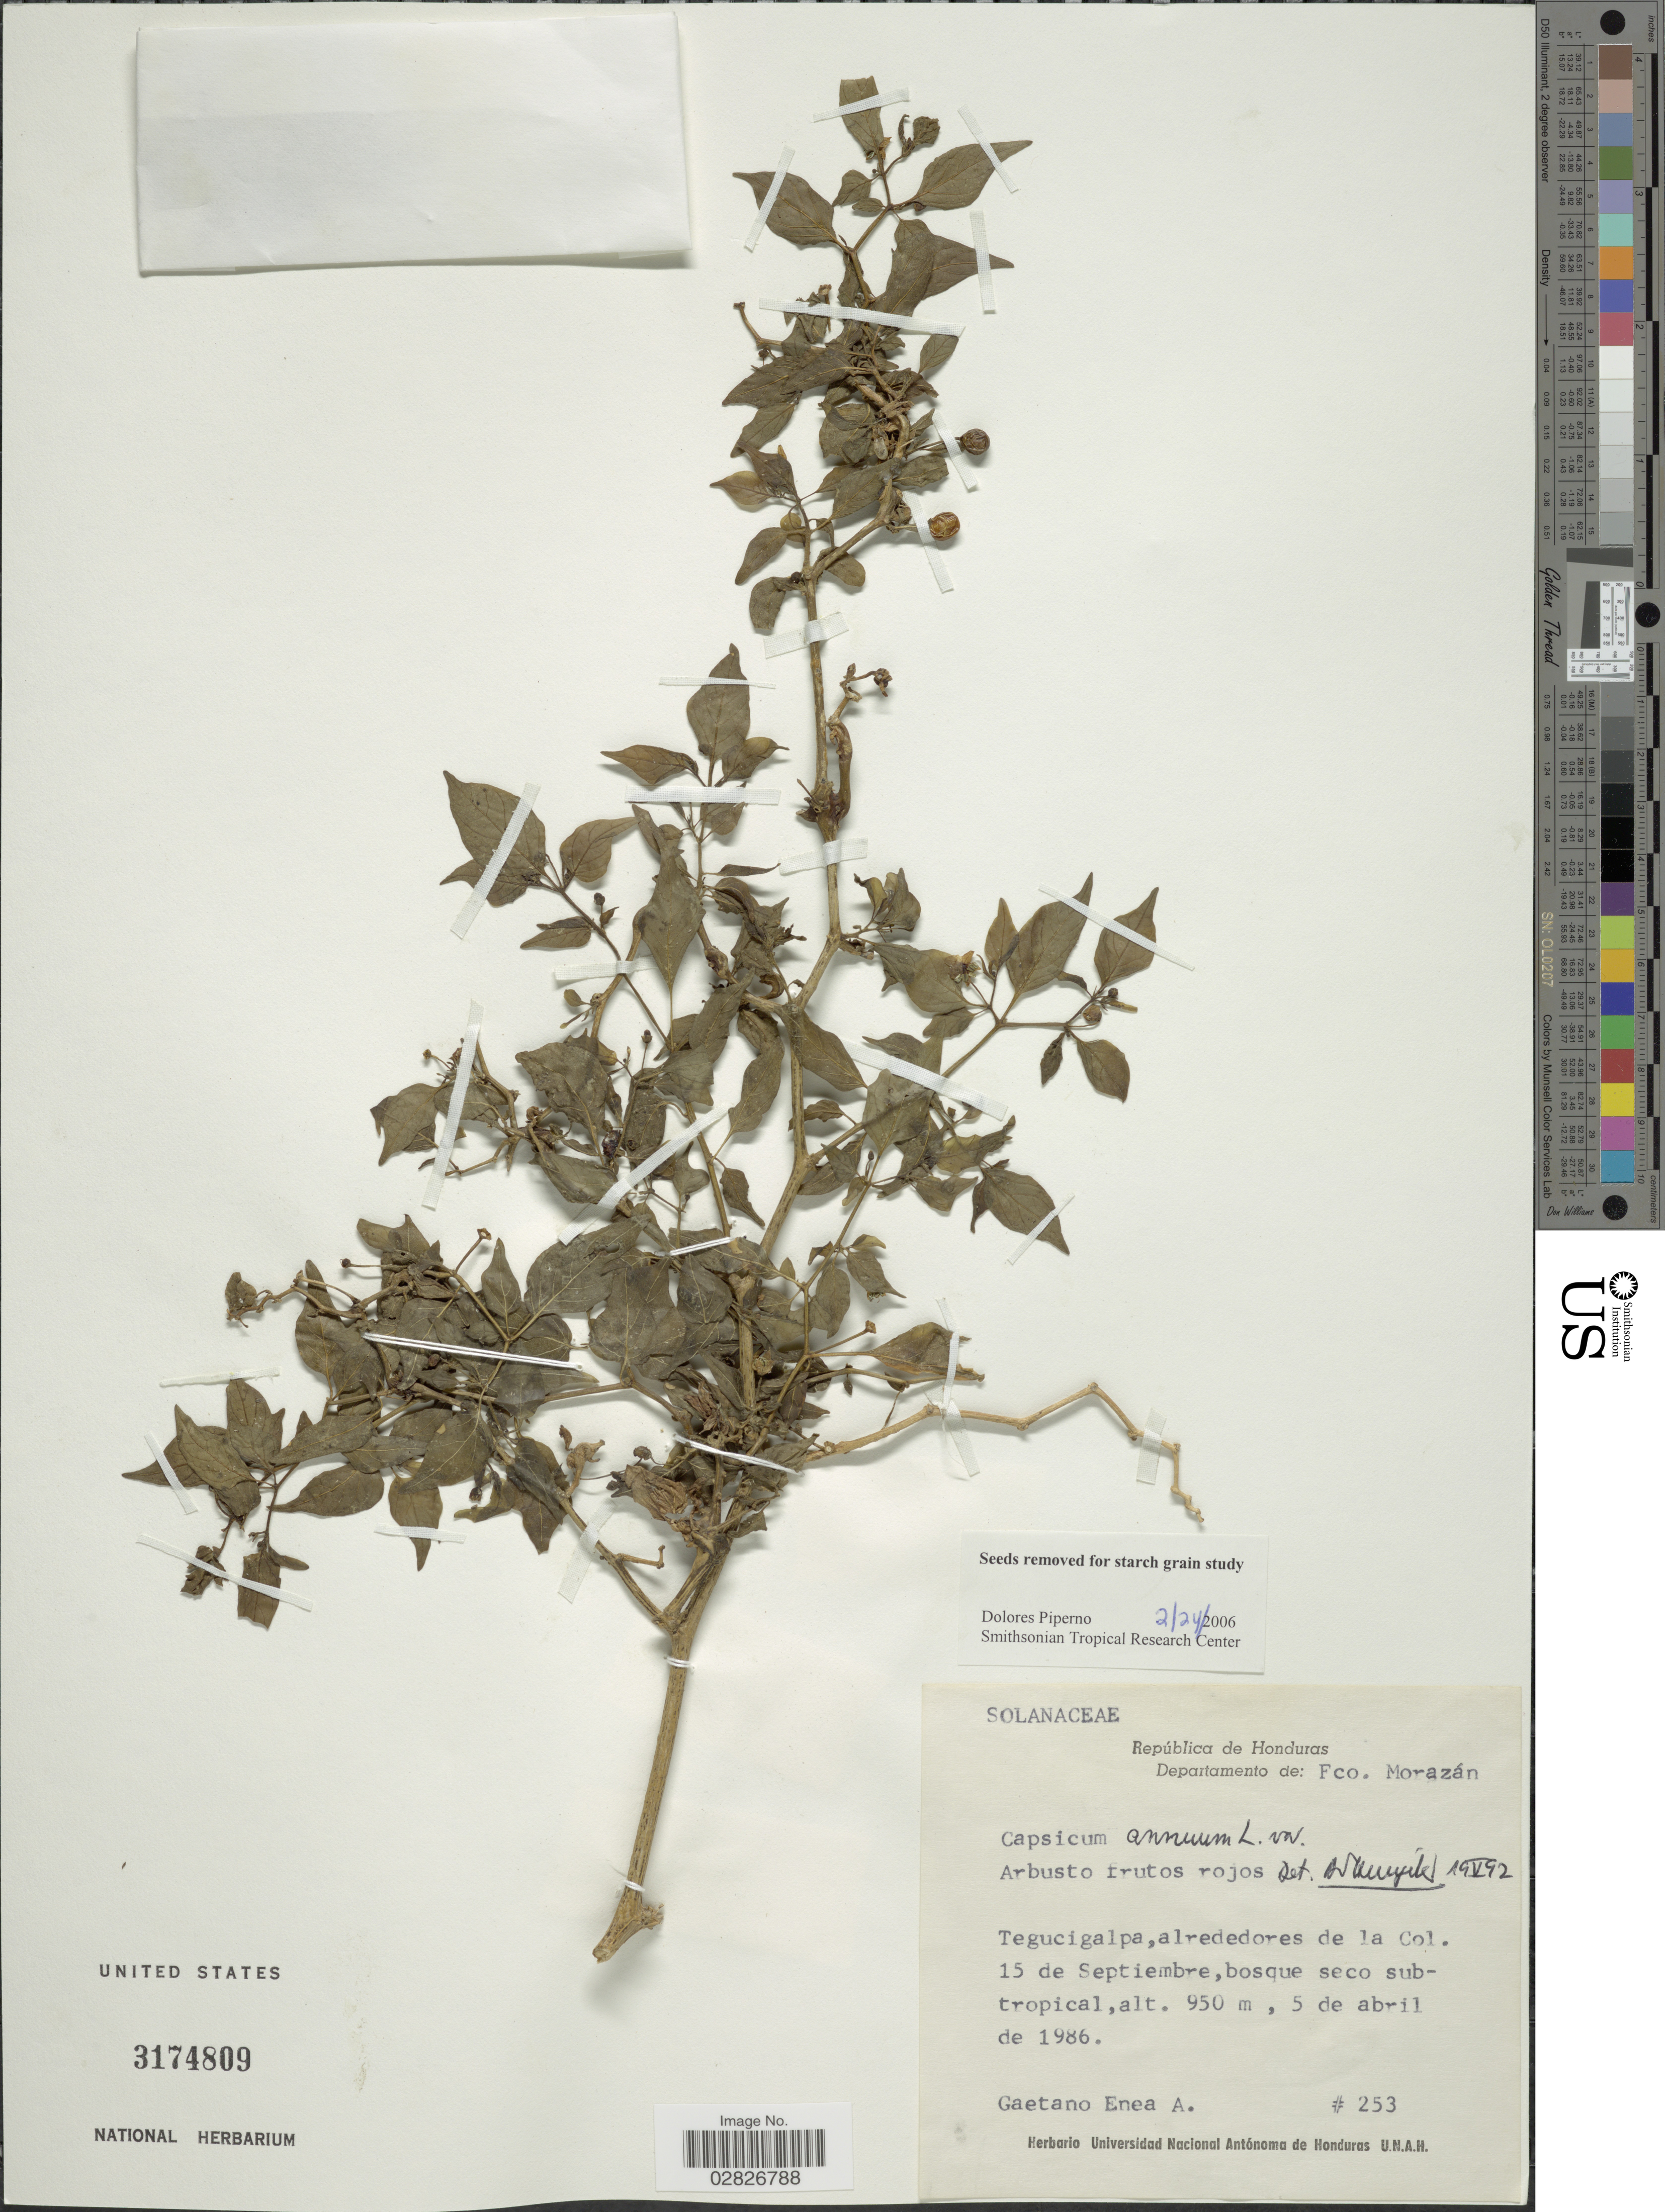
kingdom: Plantae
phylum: Tracheophyta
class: Magnoliopsida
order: Solanales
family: Solanaceae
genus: Capsicum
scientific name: Capsicum annuum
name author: L.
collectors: Gaetano Enea A.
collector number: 253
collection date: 1986-04-05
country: Honduras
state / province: Fco. Morazán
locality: República de Honduras, Departamento de Fco. Morazán, Tegucigalpa, alredores de la Col.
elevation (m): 950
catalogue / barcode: US 3174809